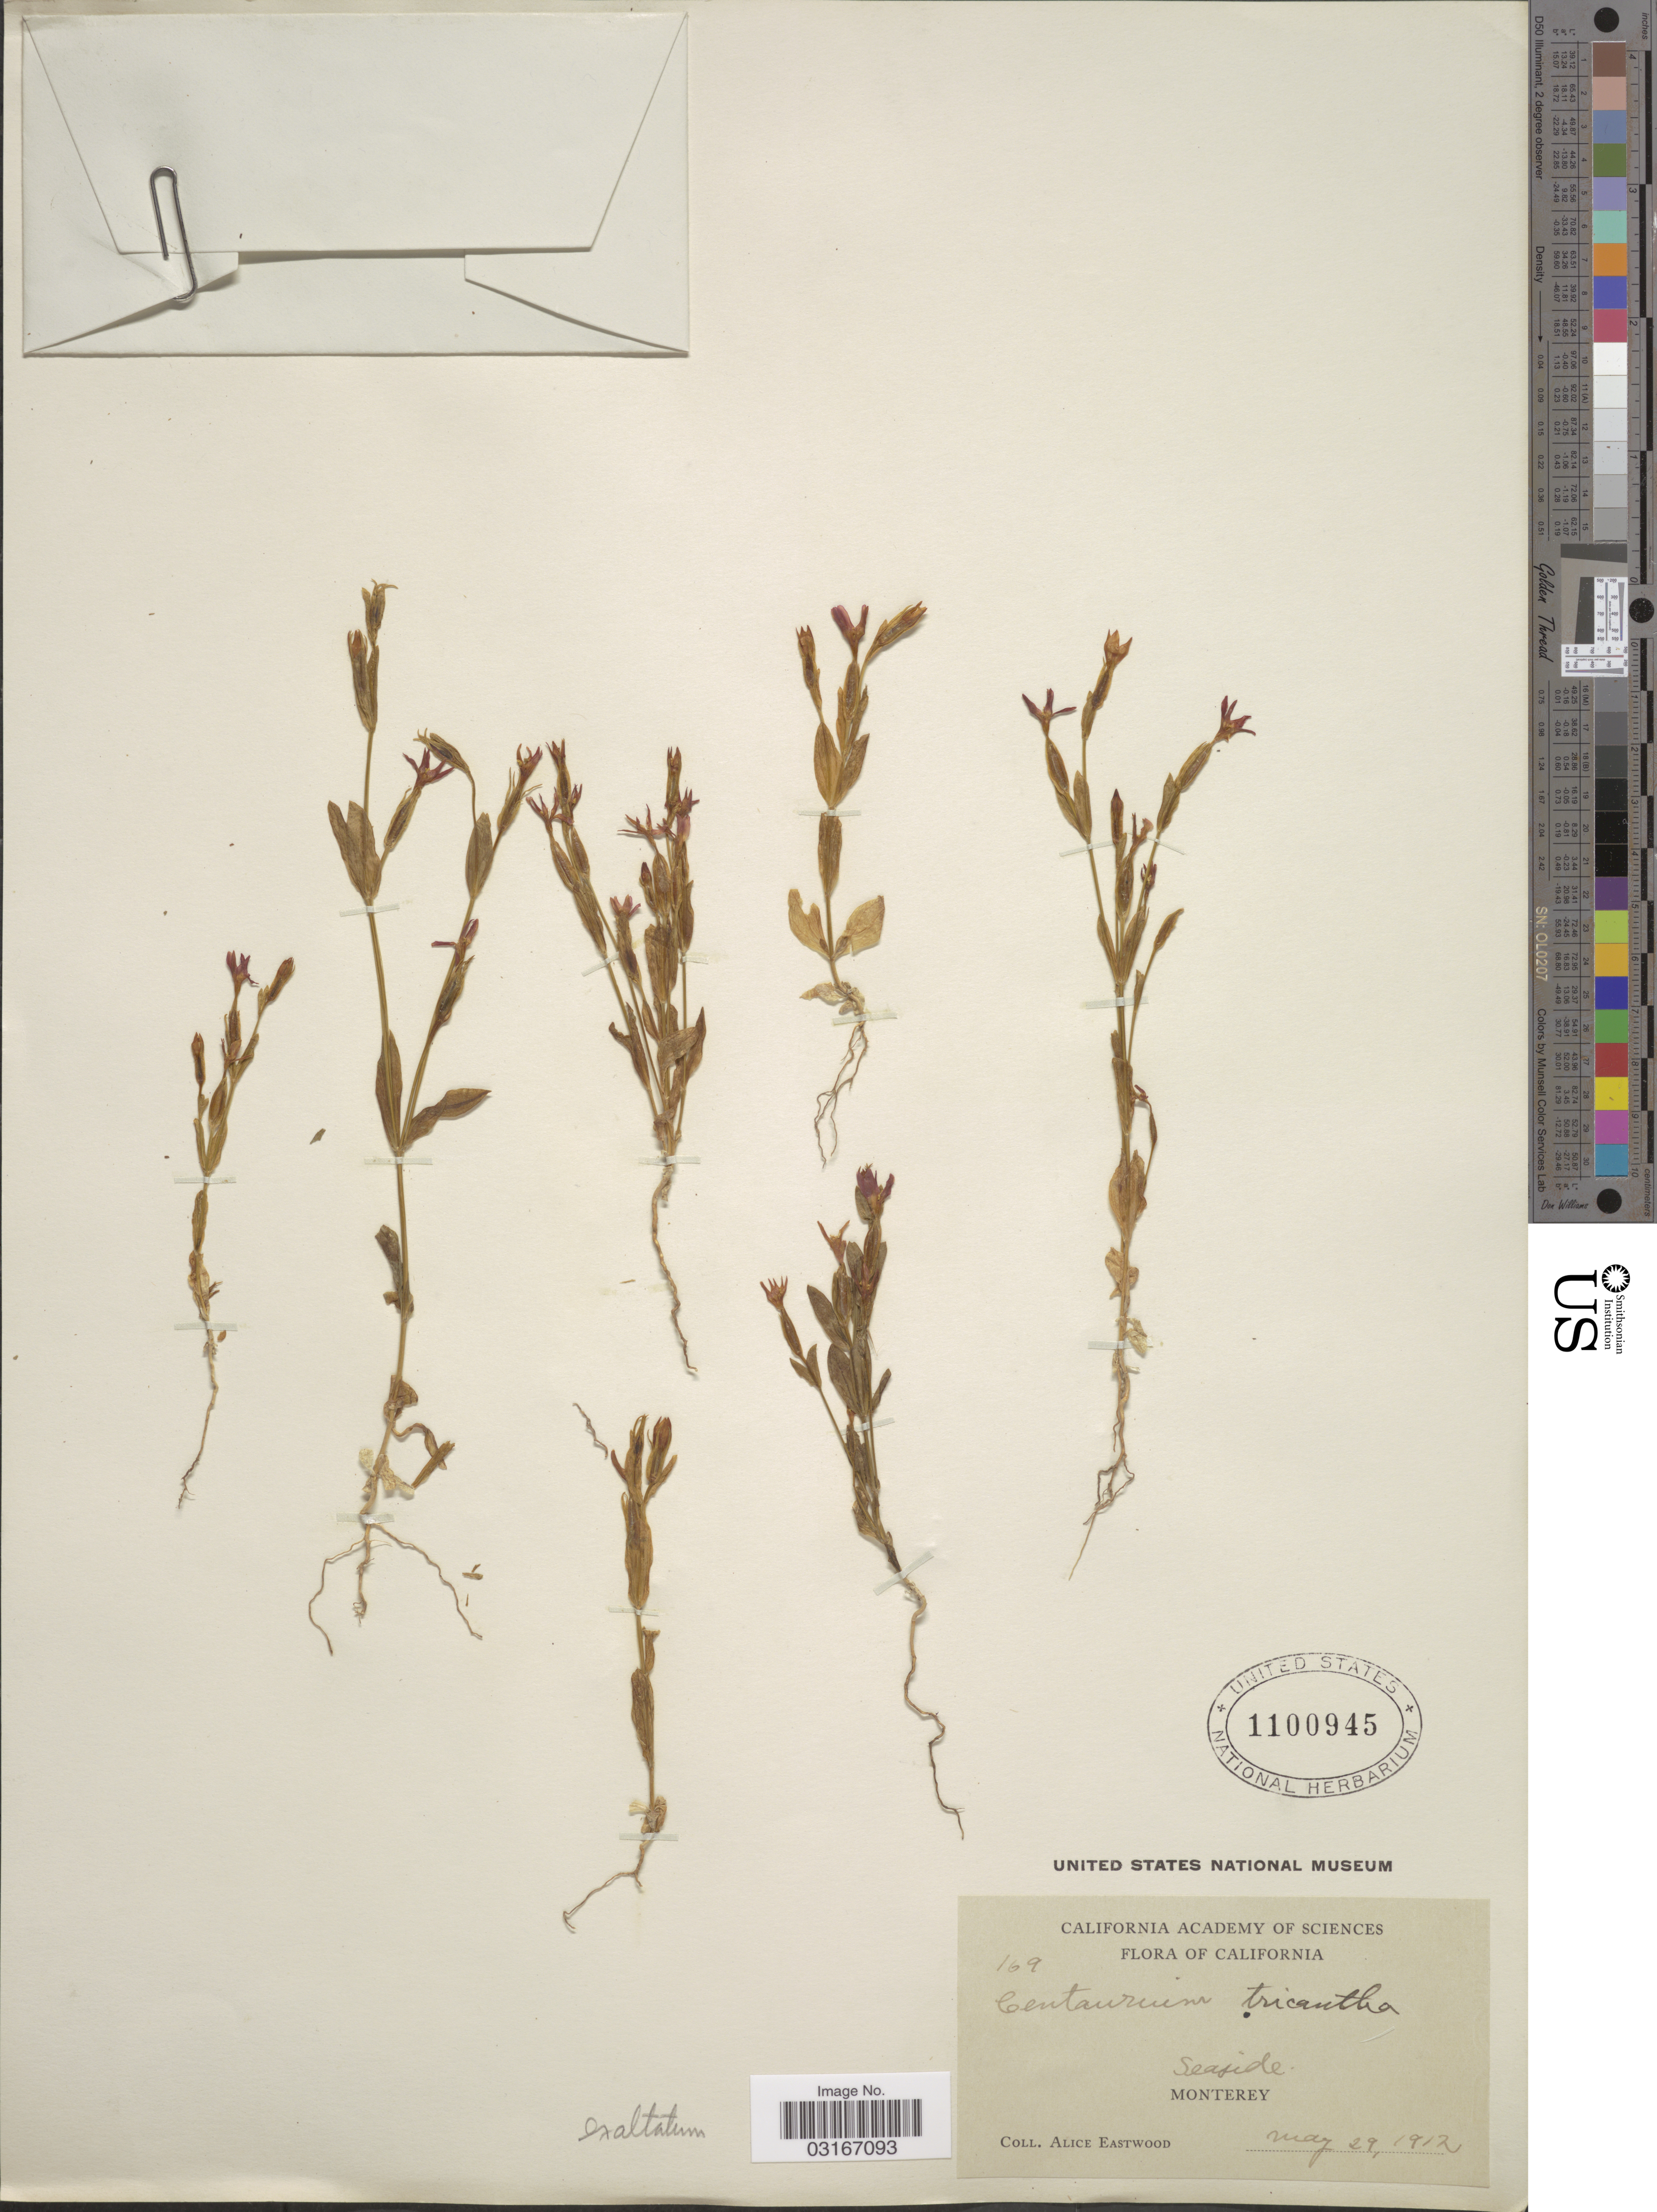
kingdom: Plantae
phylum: Tracheophyta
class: Magnoliopsida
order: Gentianales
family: Gentianaceae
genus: Centaurium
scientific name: Centaurium exaltatum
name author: (Griseb.) W. Wight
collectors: A. Eastwood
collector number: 169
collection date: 1912-05-29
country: United States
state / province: California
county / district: Monterey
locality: Seaside. Monterey.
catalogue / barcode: US 1100945